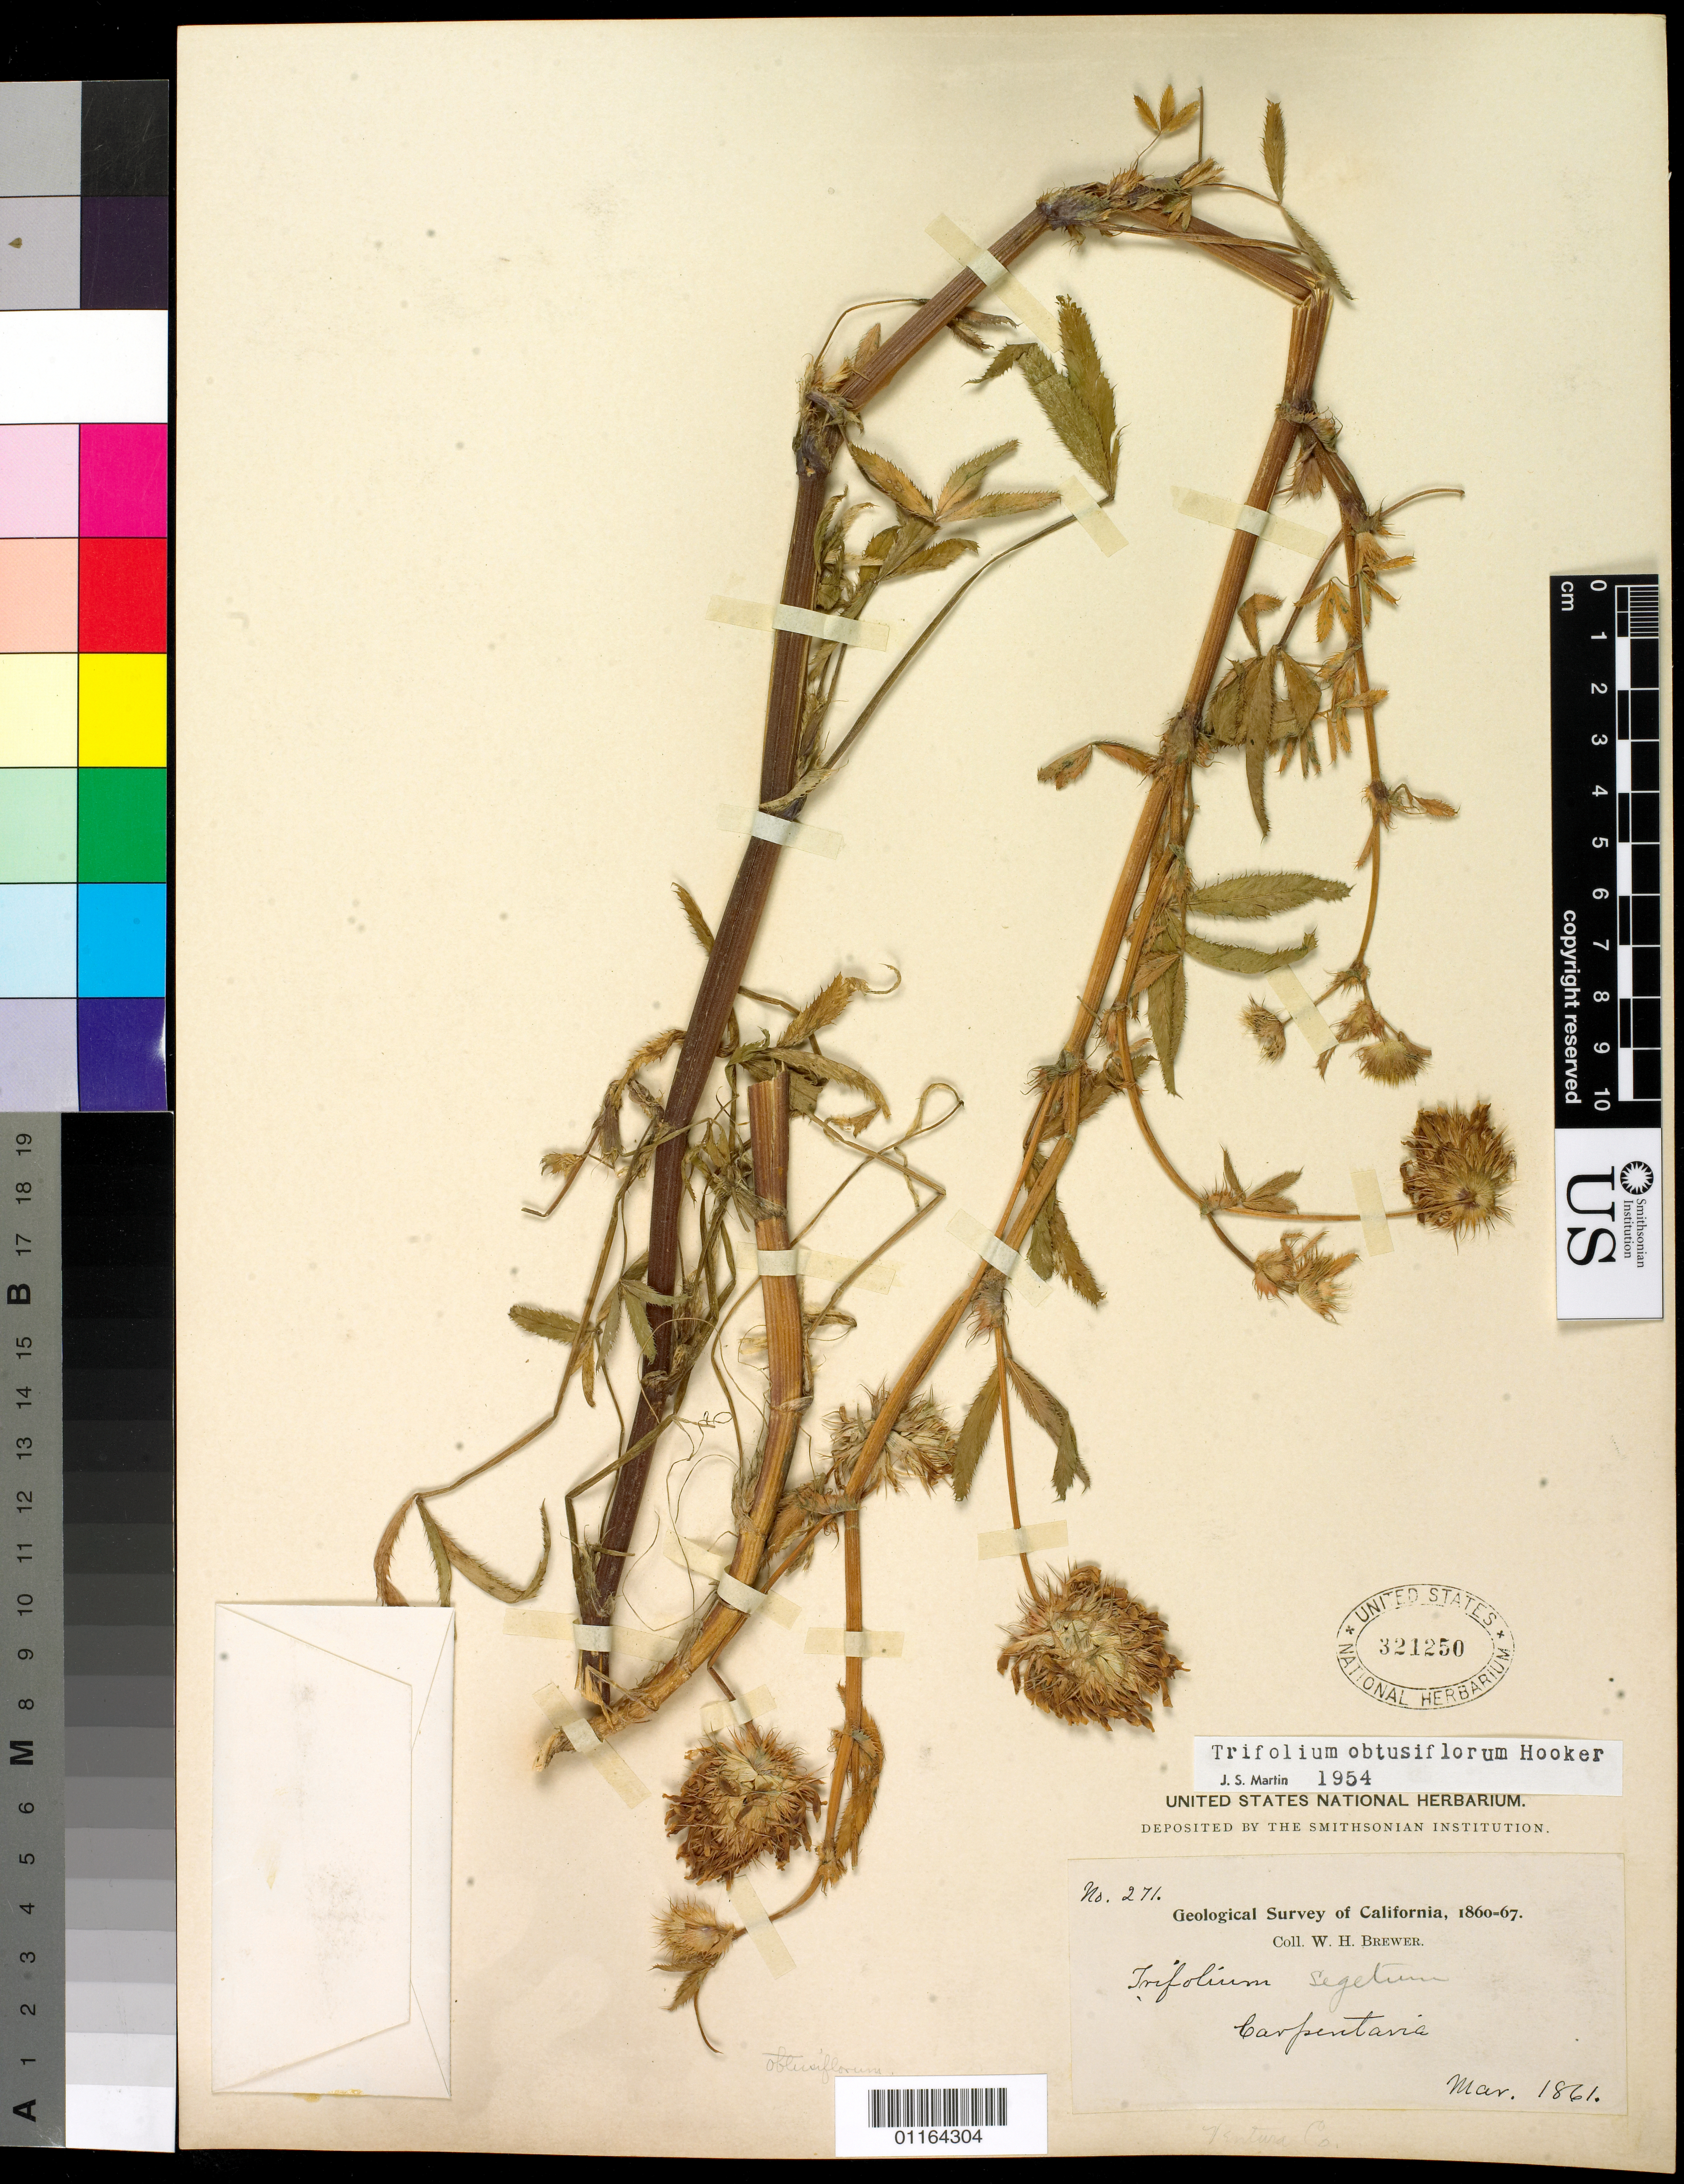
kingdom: Plantae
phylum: Tracheophyta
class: Magnoliopsida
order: Fabales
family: Fabaceae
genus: Trifolium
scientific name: Trifolium obtusiflorum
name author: Hook.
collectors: W. H. Brewer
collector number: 271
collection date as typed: Mar 1861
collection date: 1861-03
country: United States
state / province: California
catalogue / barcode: US 321250